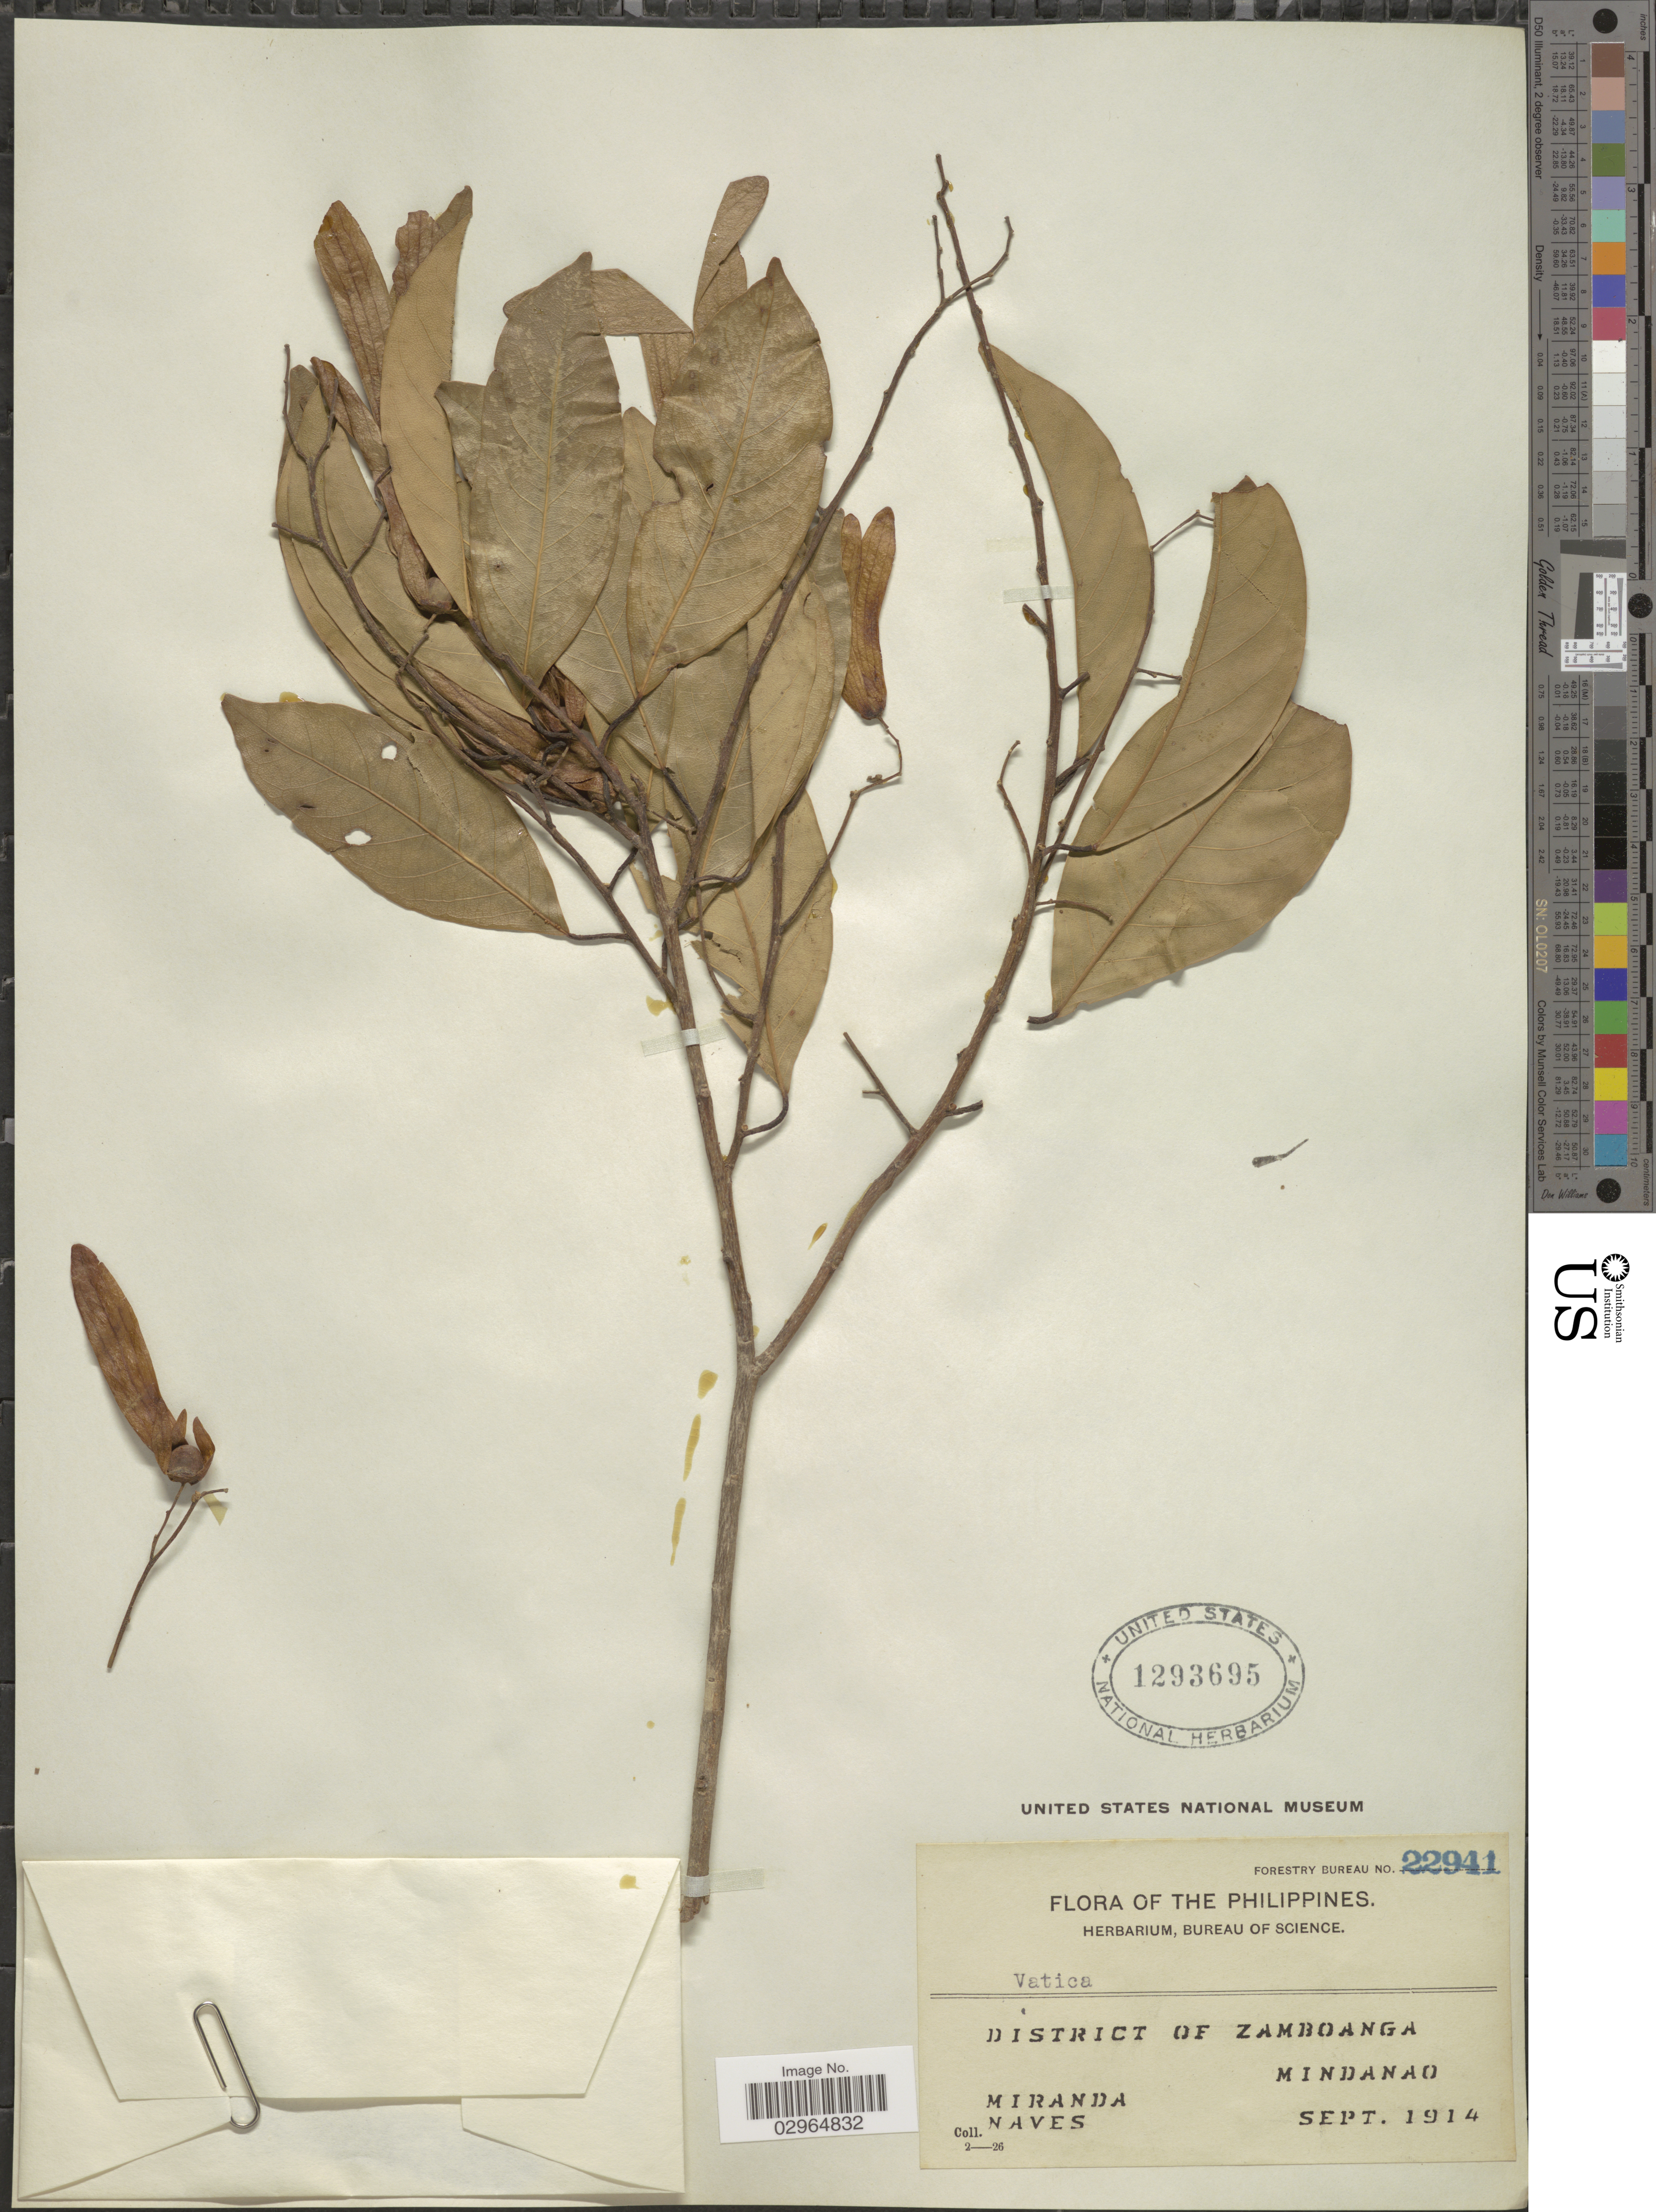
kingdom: Plantae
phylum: Tracheophyta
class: Magnoliopsida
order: Malvales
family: Dipterocarpaceae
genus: Vatica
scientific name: Vatica sp.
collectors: Miranda & Naves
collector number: Forestry Bureau 22941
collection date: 1914-09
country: Philippines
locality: District of Zamboanga. Mindanao.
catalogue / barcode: US 1293695